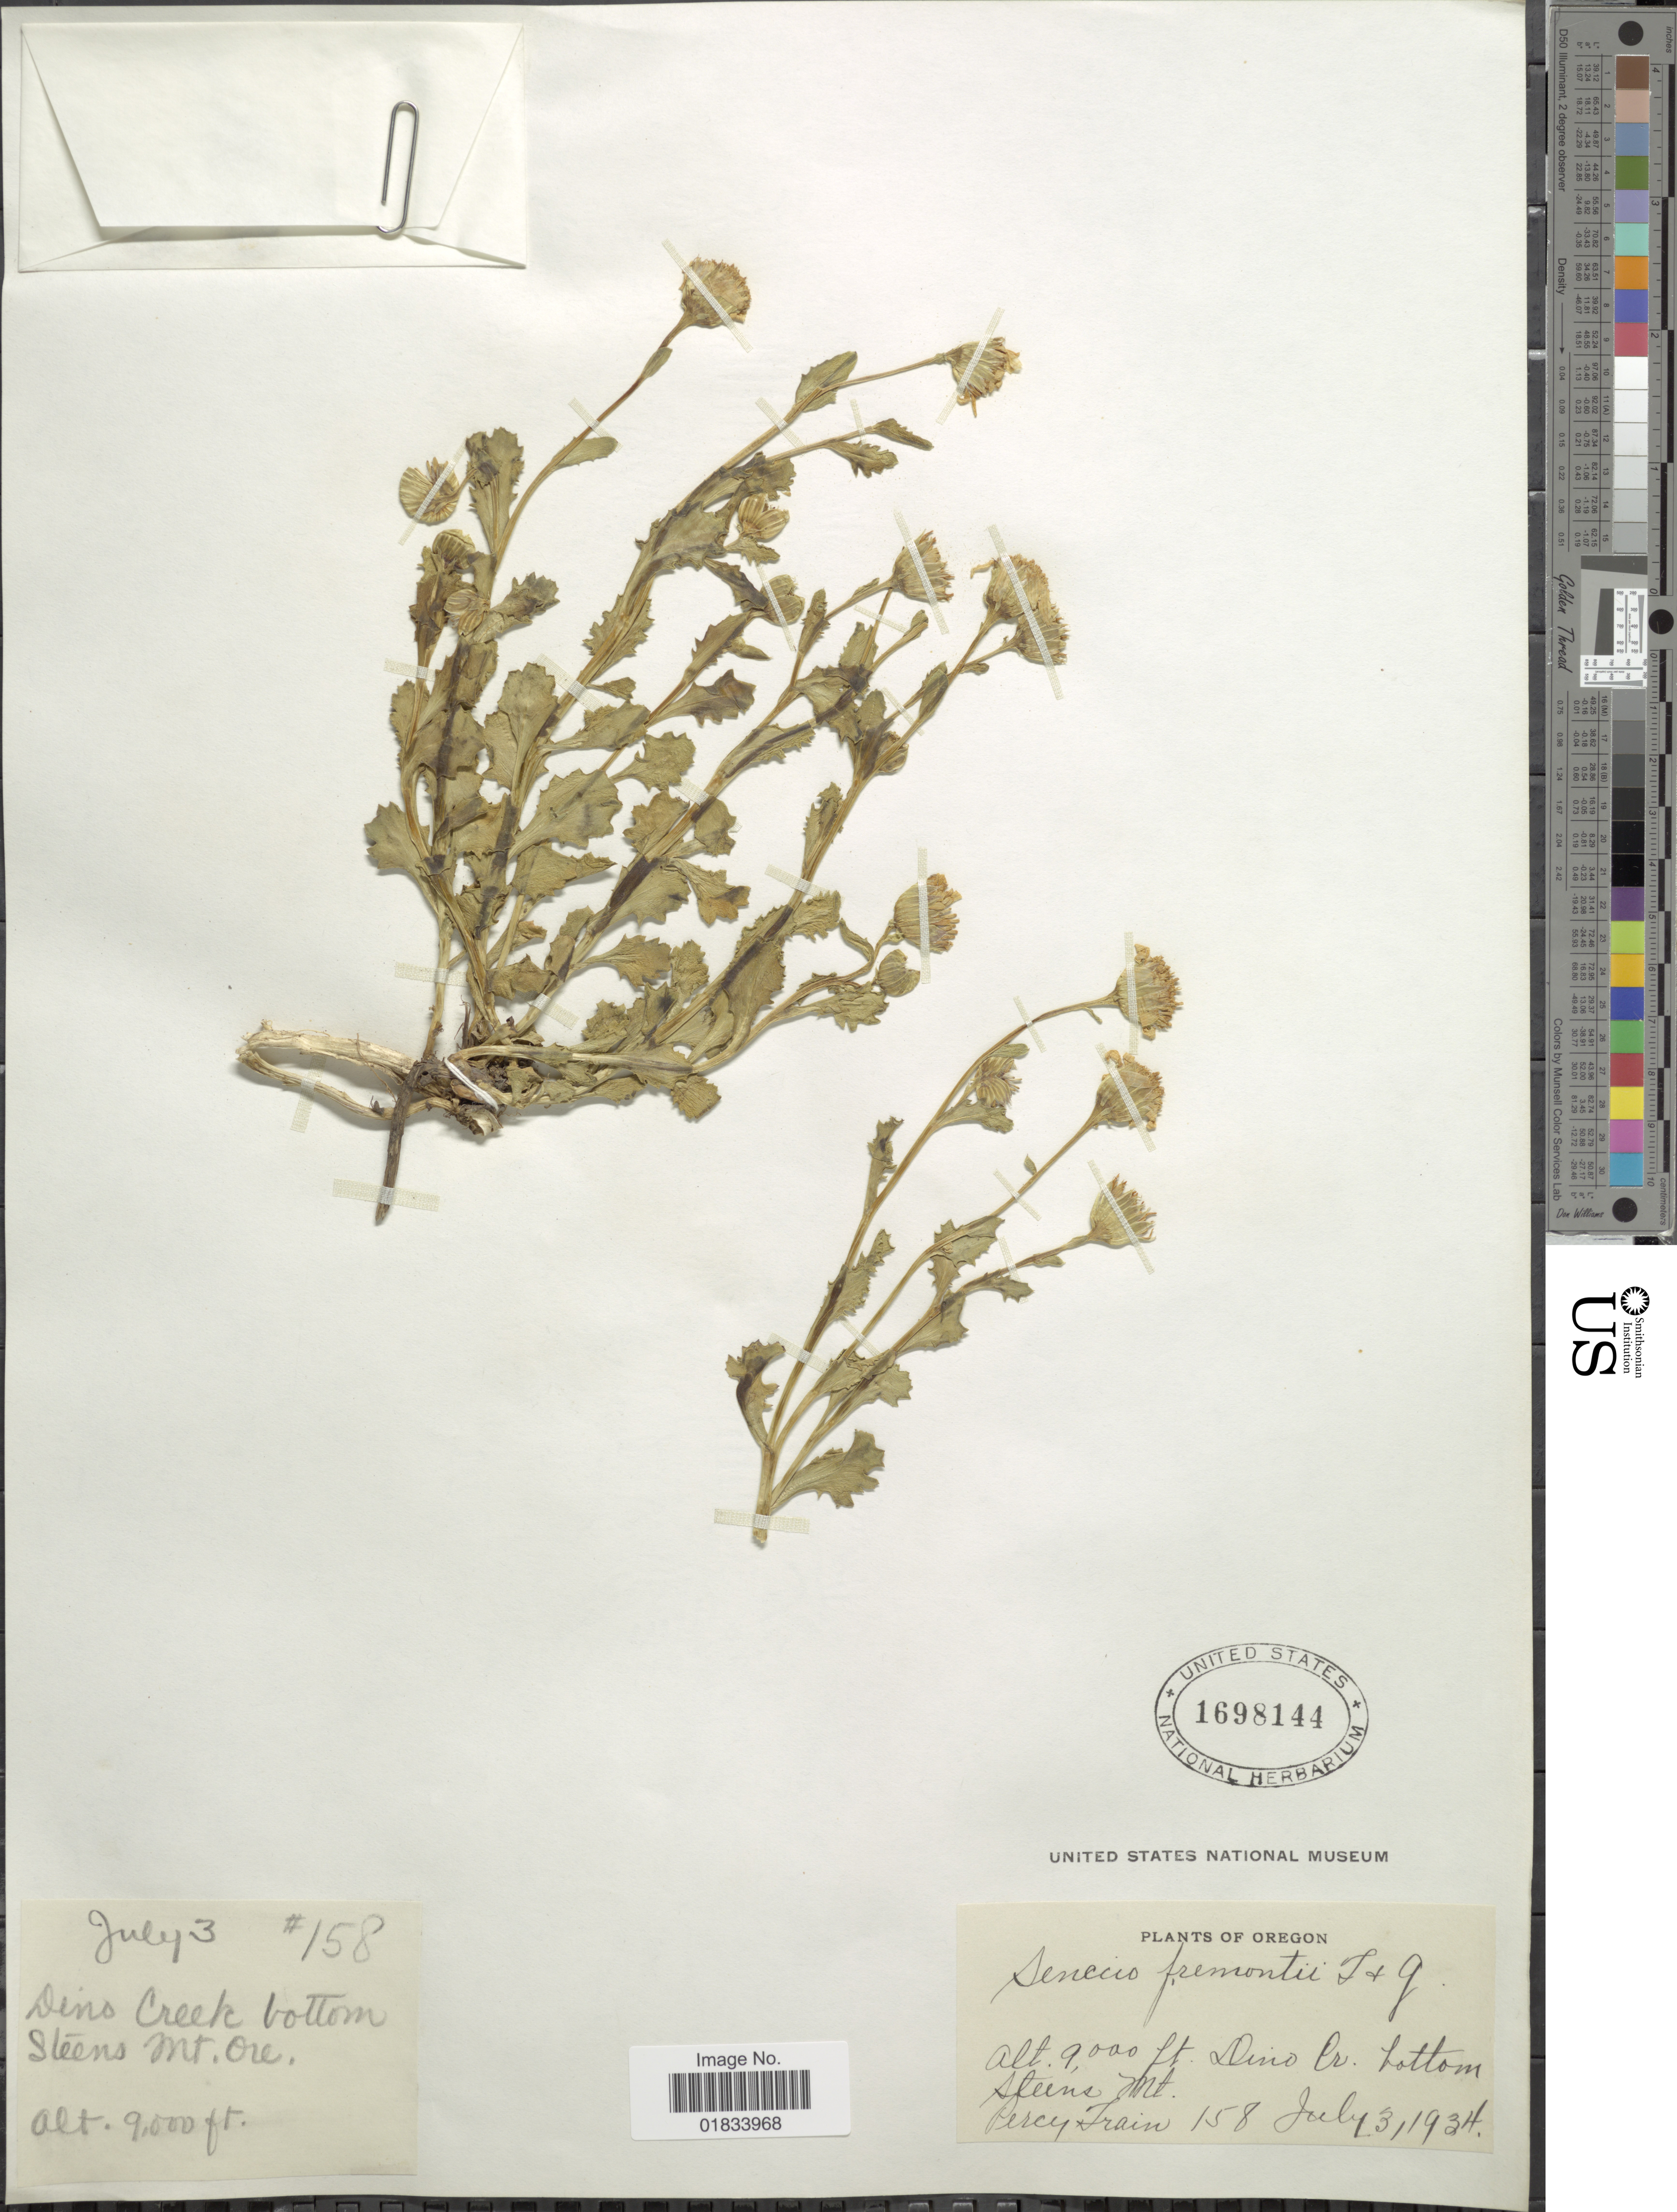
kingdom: Plantae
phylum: Tracheophyta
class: Magnoliopsida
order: Asterales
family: Asteraceae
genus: Senecio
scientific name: Senecio fremontii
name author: Torr. & A. Gray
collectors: P. Train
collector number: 158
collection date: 1934-07-03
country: United States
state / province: Oregon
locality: Dino Cr. Bottom Steens Mt.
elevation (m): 2743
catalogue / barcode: US 1698144